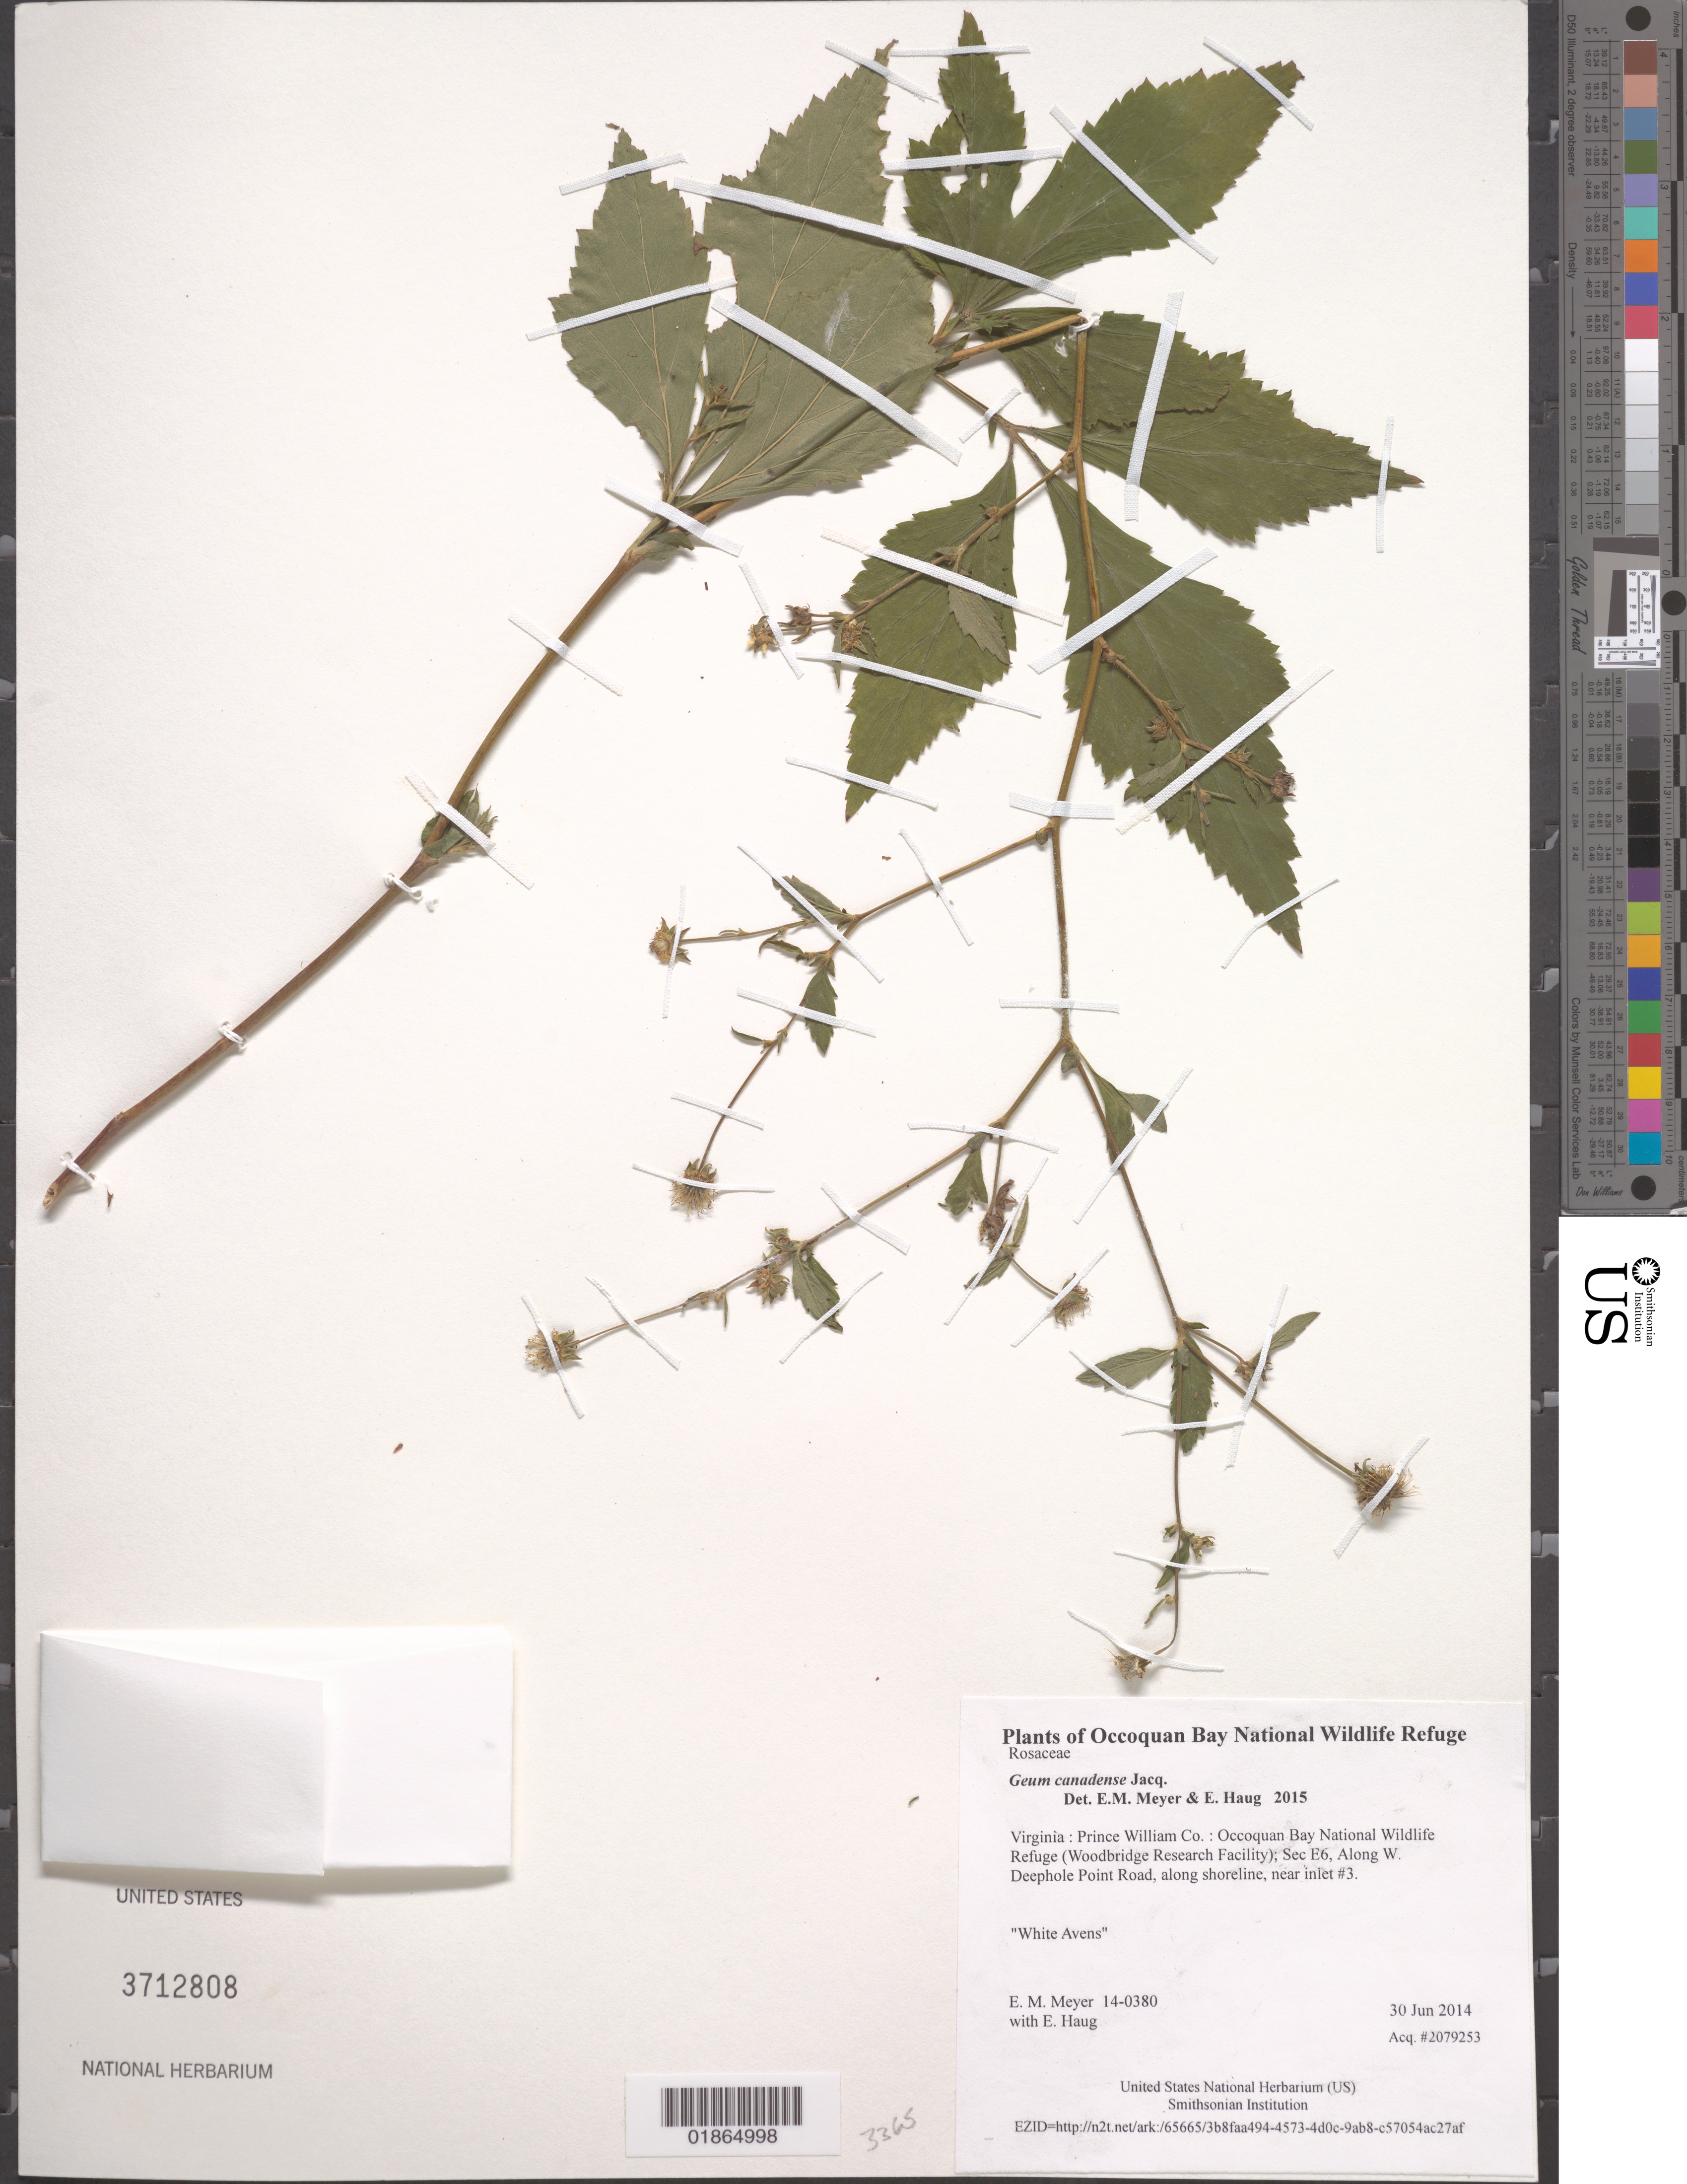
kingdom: Plantae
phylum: Tracheophyta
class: Magnoliopsida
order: Rosales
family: Rosaceae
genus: Geum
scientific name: Geum canadense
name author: Jacq.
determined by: Meyer, E. M.; Haug, E.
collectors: E. M. Meyer & E. Haug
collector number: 14-0380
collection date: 2014-06-30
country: United States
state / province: Virginia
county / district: Prince William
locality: Occoquan Bay National Wildlife Refuge (Woodbridge Research Facility); Sec E6, Along W. Deephole Point Road, along shoreline, near inlet #3.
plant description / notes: White Avens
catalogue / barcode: US 3712808